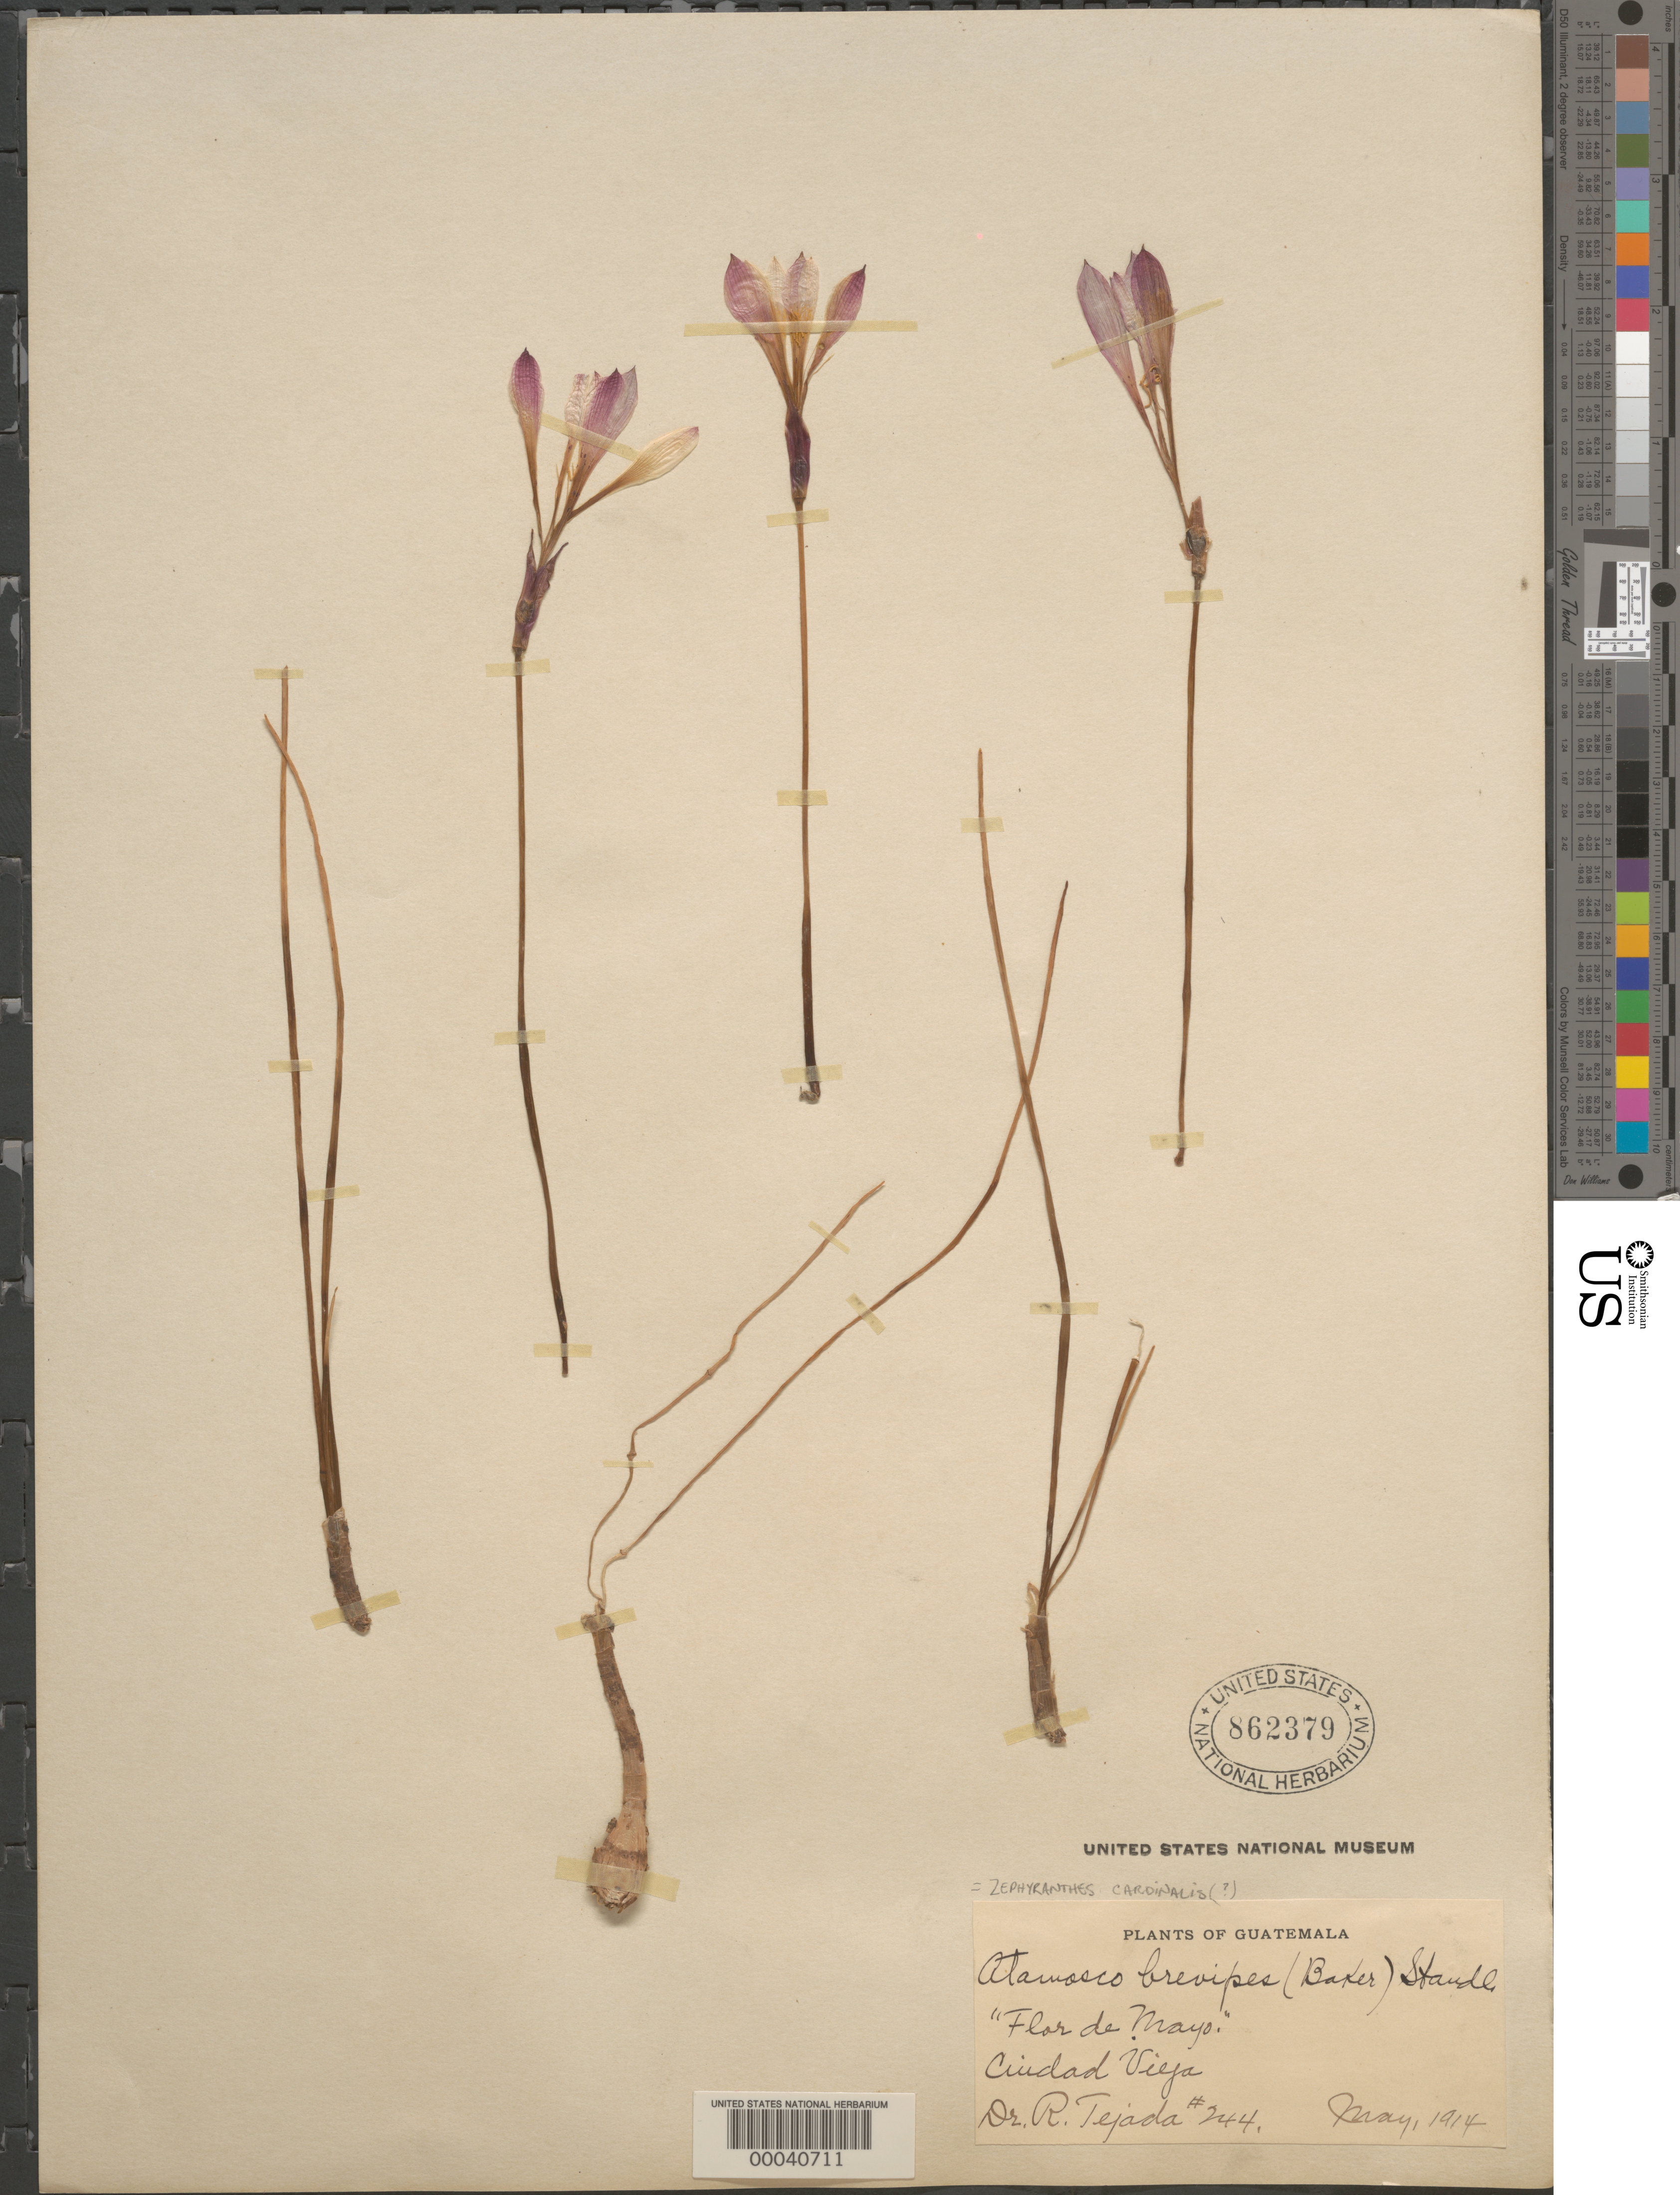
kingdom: Plantae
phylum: Tracheophyta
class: Liliopsida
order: Asparagales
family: Amaryllidaceae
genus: Zephyranthes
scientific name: Zephyranthes cardinalis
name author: C.H. Wright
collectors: R. Tejada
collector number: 244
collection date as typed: May 1914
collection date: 1914-05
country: Guatemala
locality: Cuidad vieja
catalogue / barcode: US 862379